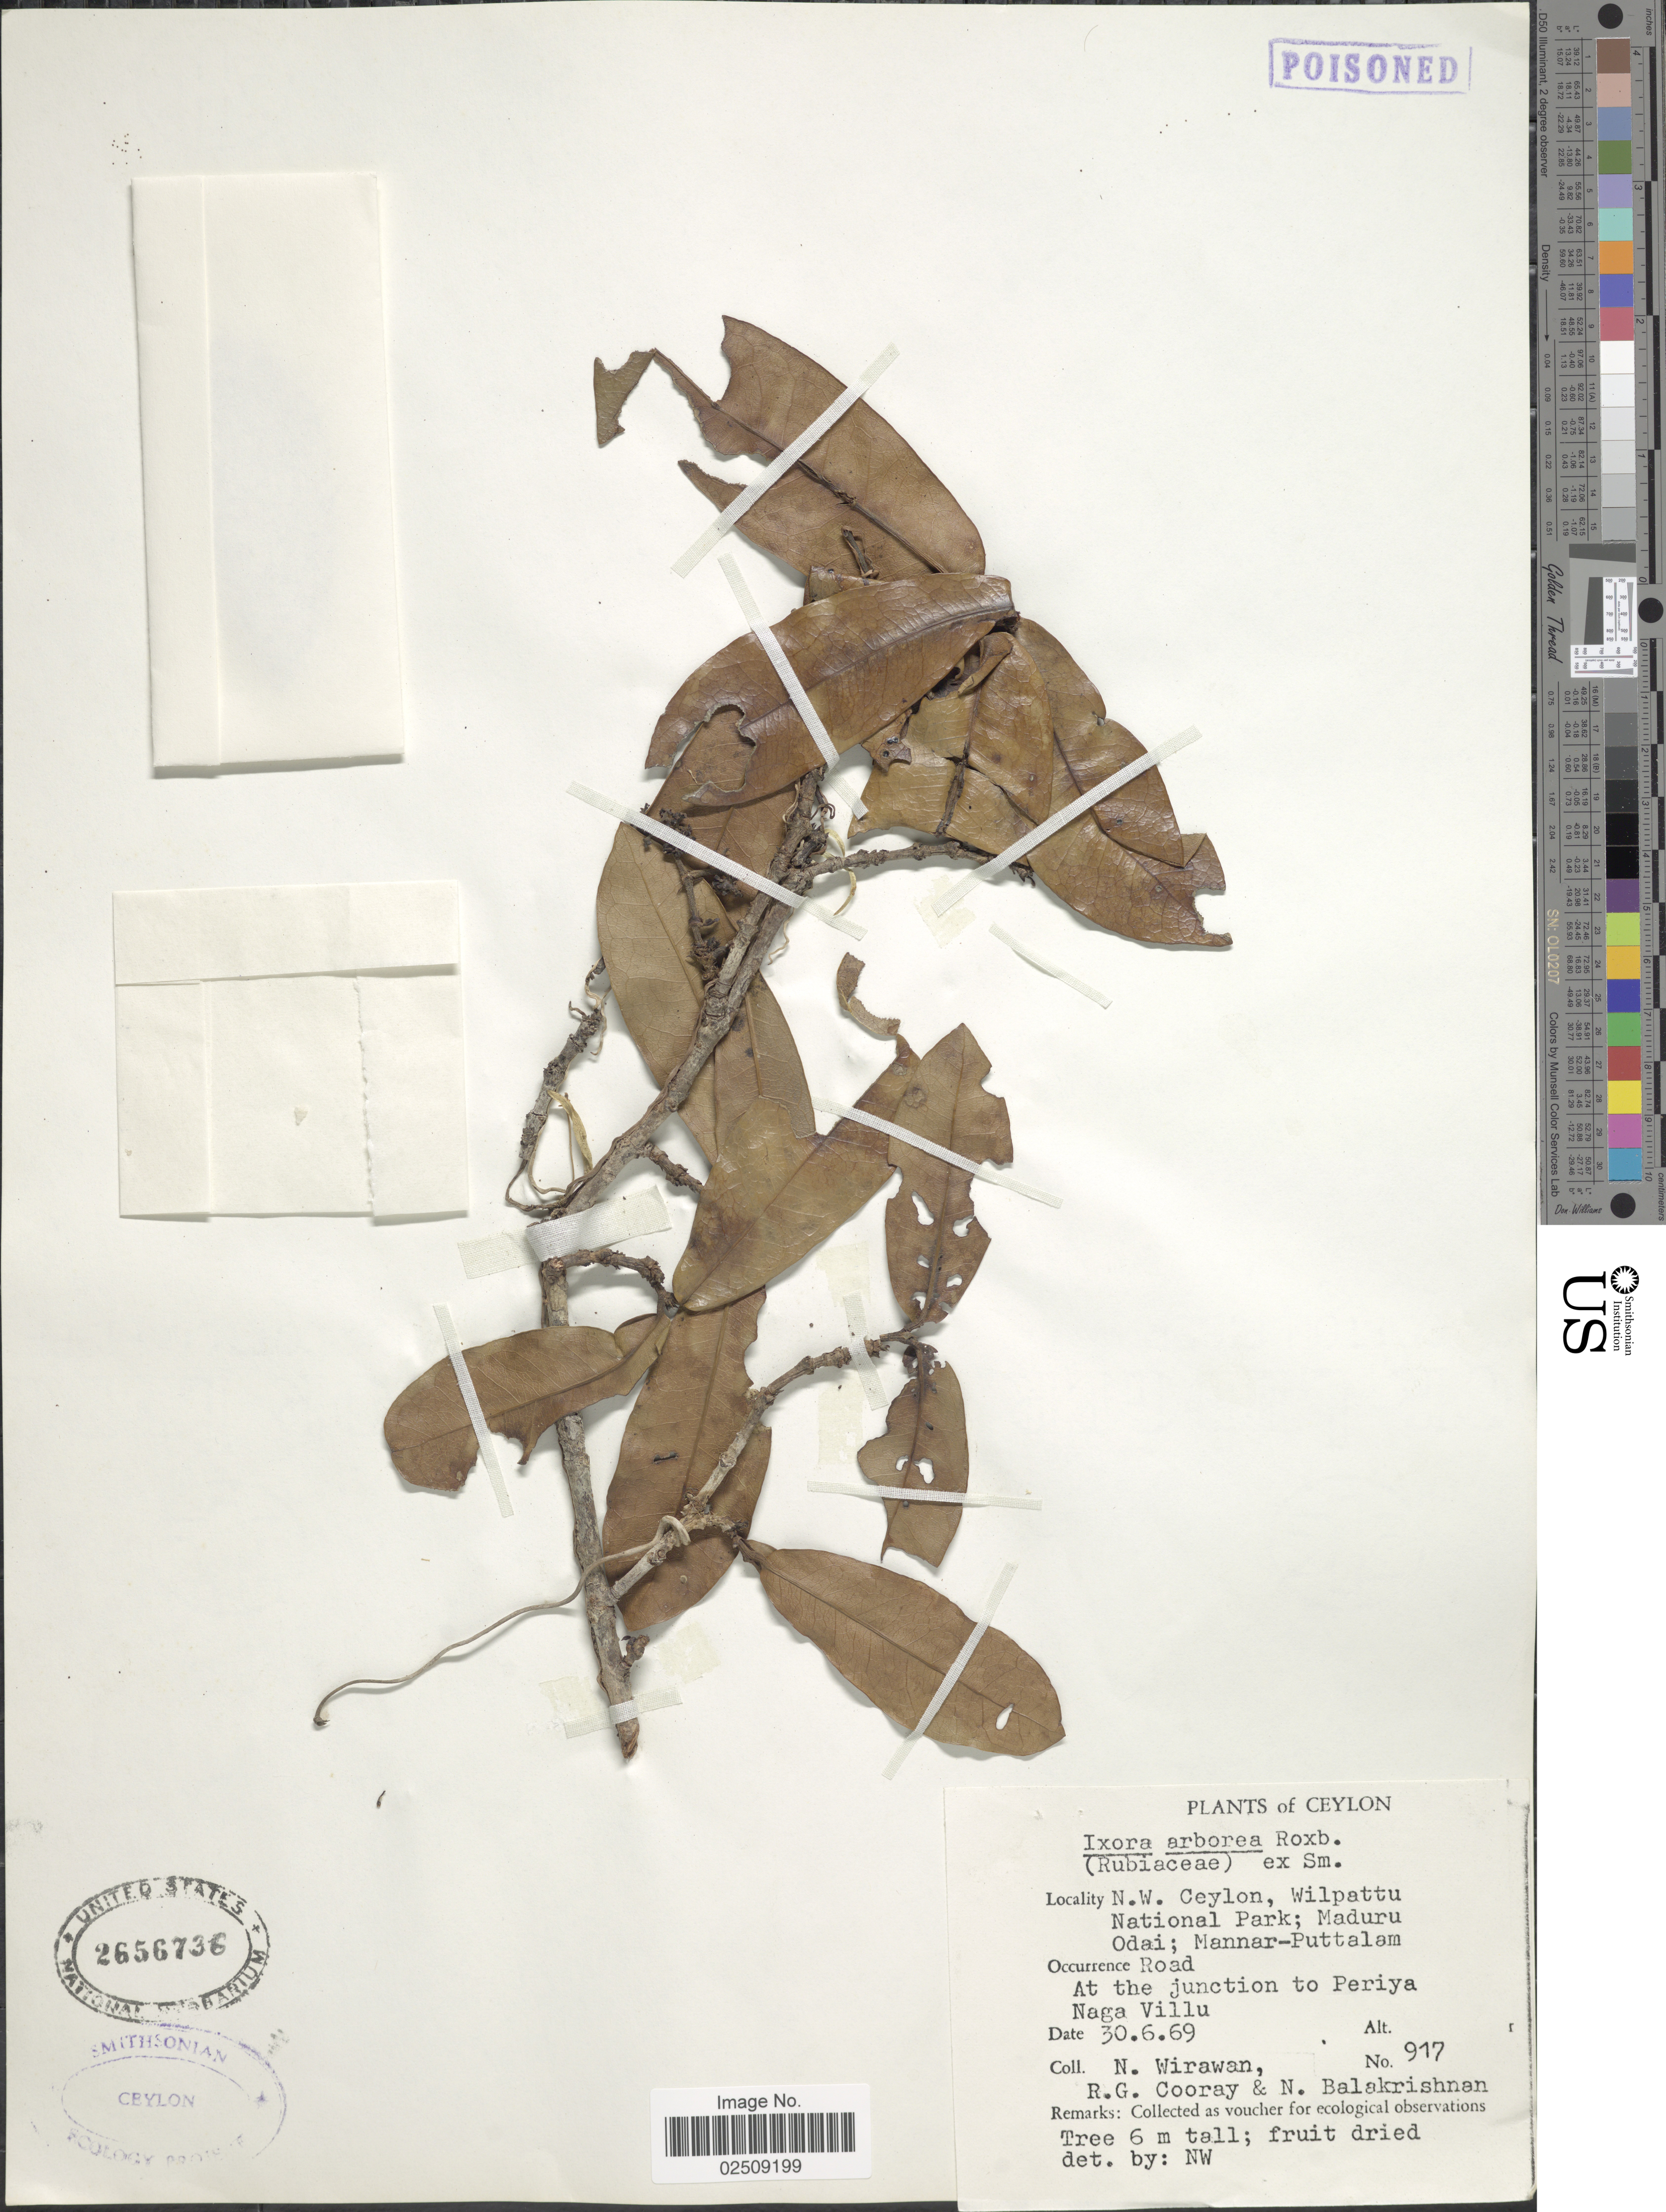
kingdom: Plantae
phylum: Tracheophyta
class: Magnoliopsida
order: Gentianales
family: Rubiaceae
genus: Ixora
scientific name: Ixora pavetta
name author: Andrews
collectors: N. Wirawan, R. Cooray & N. Balakrishnan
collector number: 917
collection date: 1969-06-30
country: Sri Lanka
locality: N.W. Ceylon, Wilpattu National Park; Maduru Odai; Mannar-Puttalam.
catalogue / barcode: US 2656736